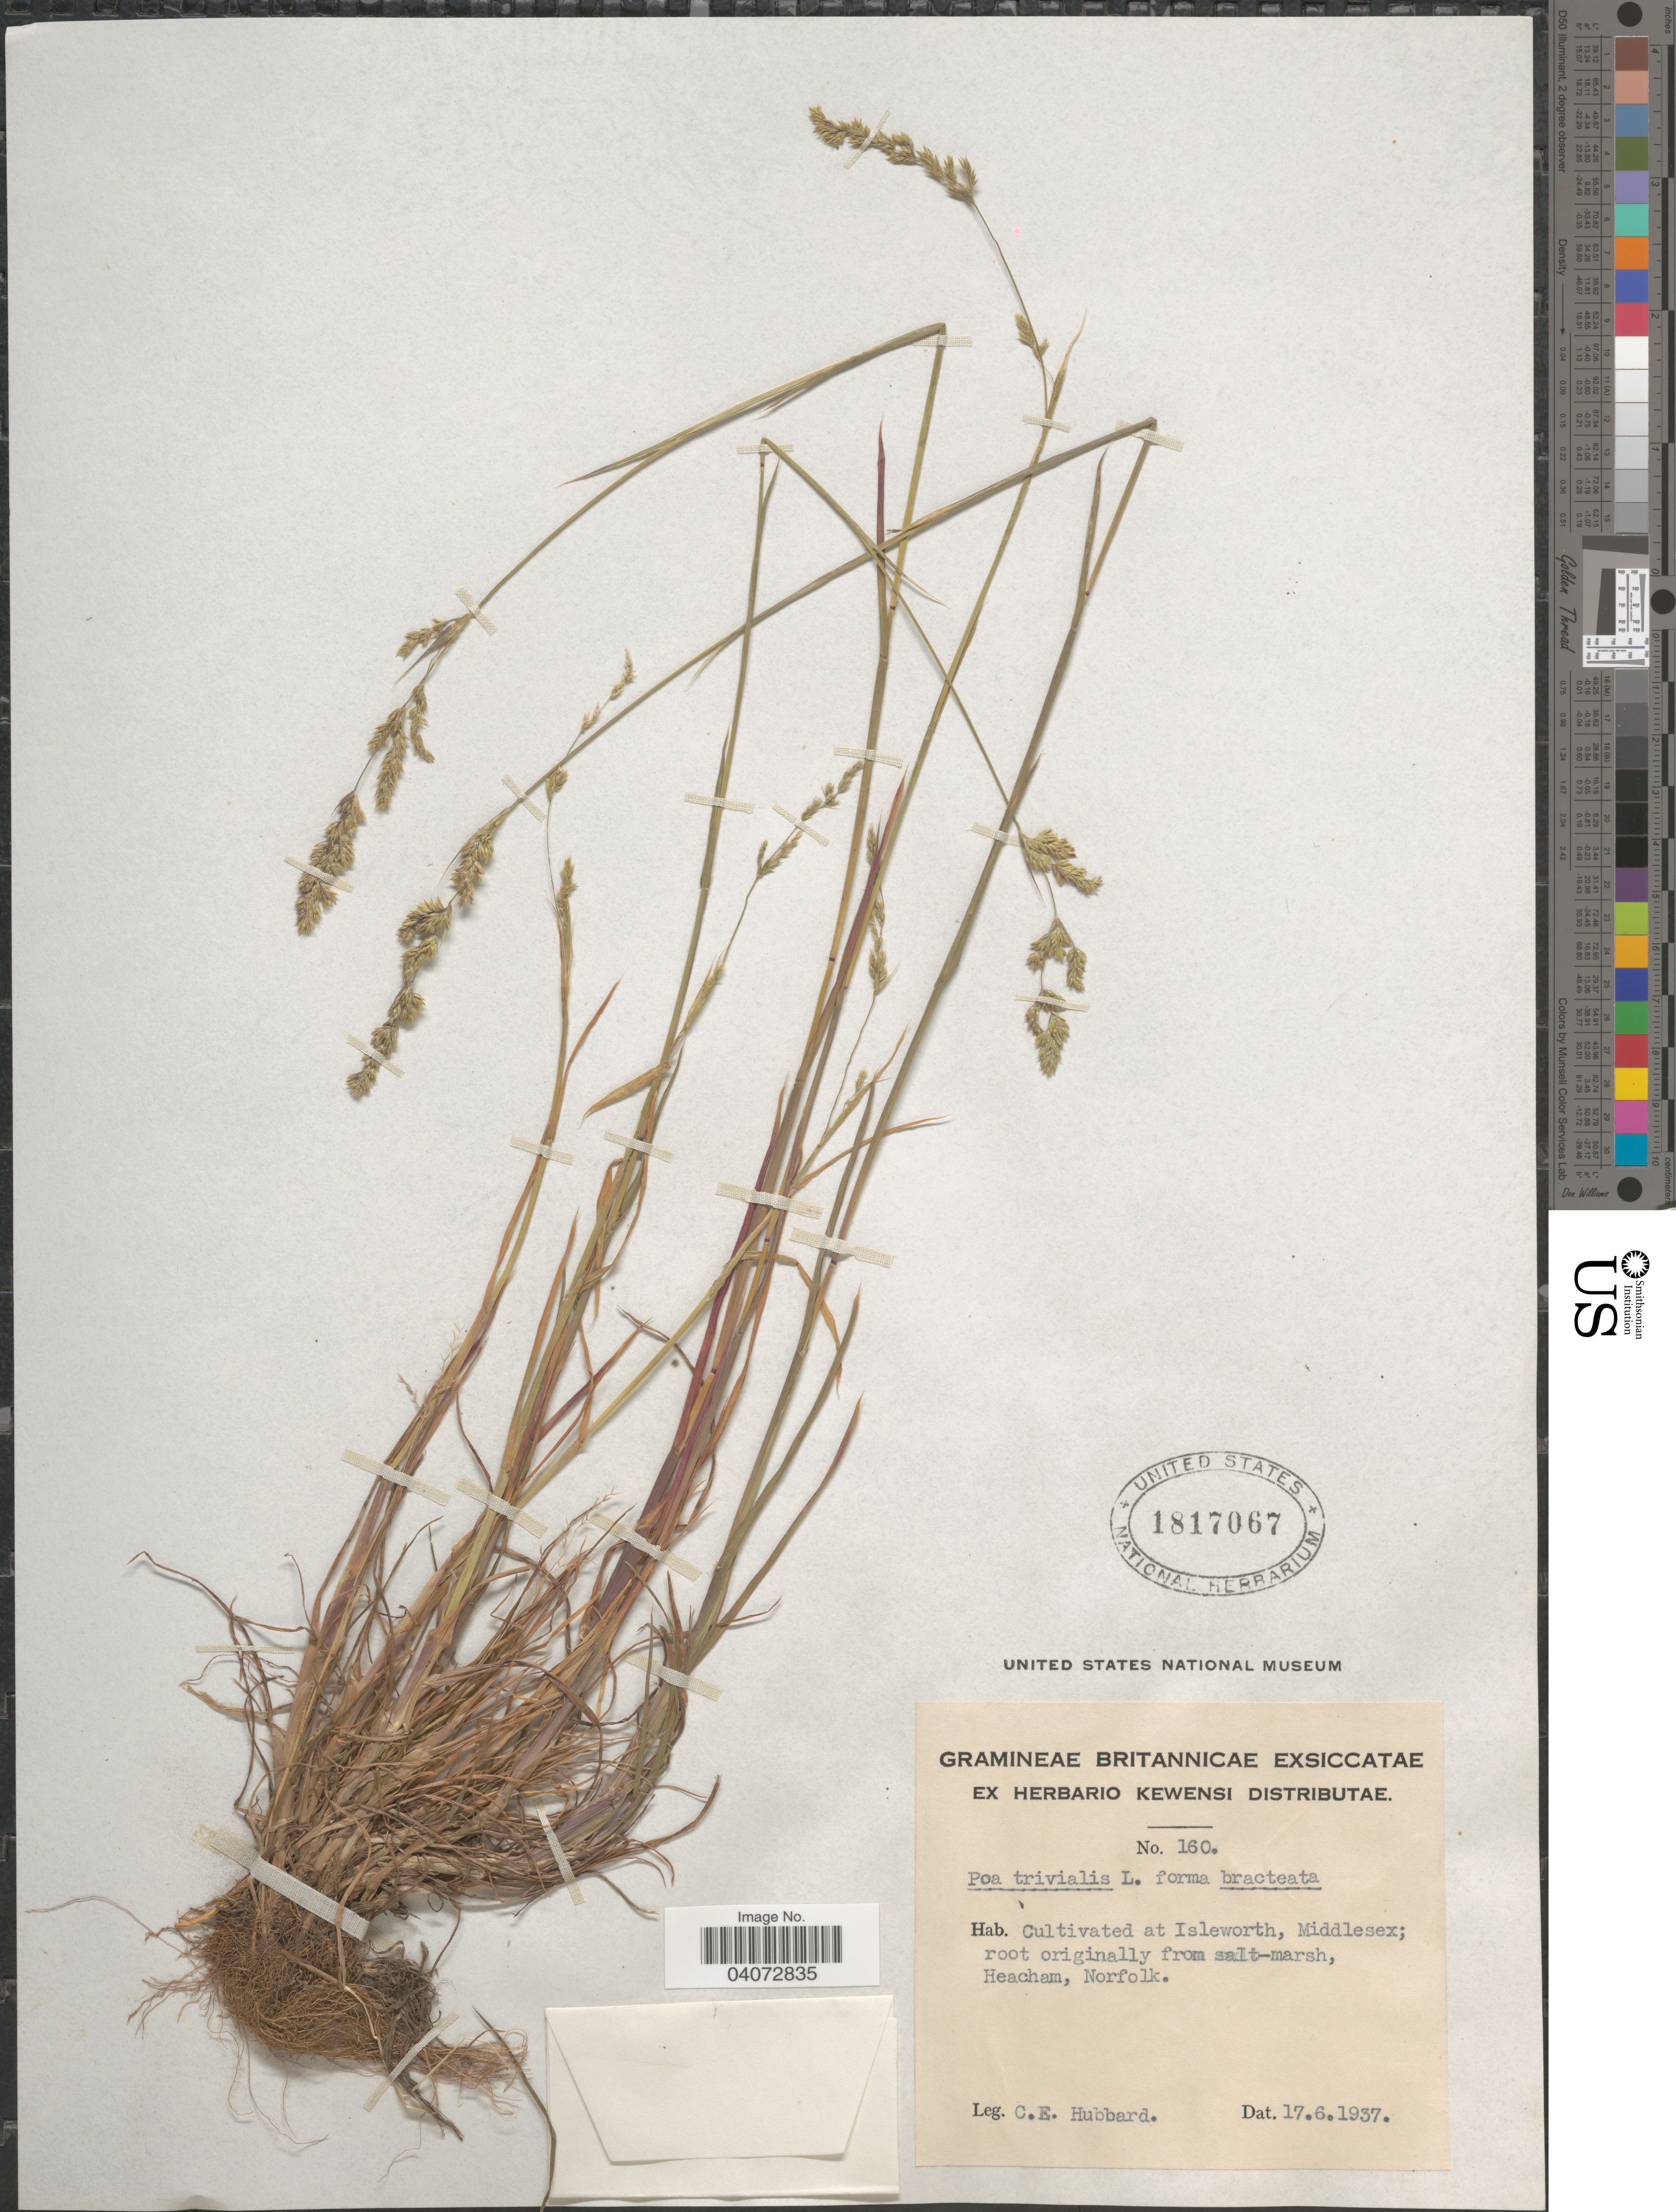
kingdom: Plantae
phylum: Tracheophyta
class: Liliopsida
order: Poales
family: Poaceae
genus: Poa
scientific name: Poa trivialis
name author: L.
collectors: C. E. Hubbard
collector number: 160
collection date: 1937-06-17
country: United Kingdom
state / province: England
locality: Cultivated at Isleworth, Middlesex.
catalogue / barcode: US 1817067